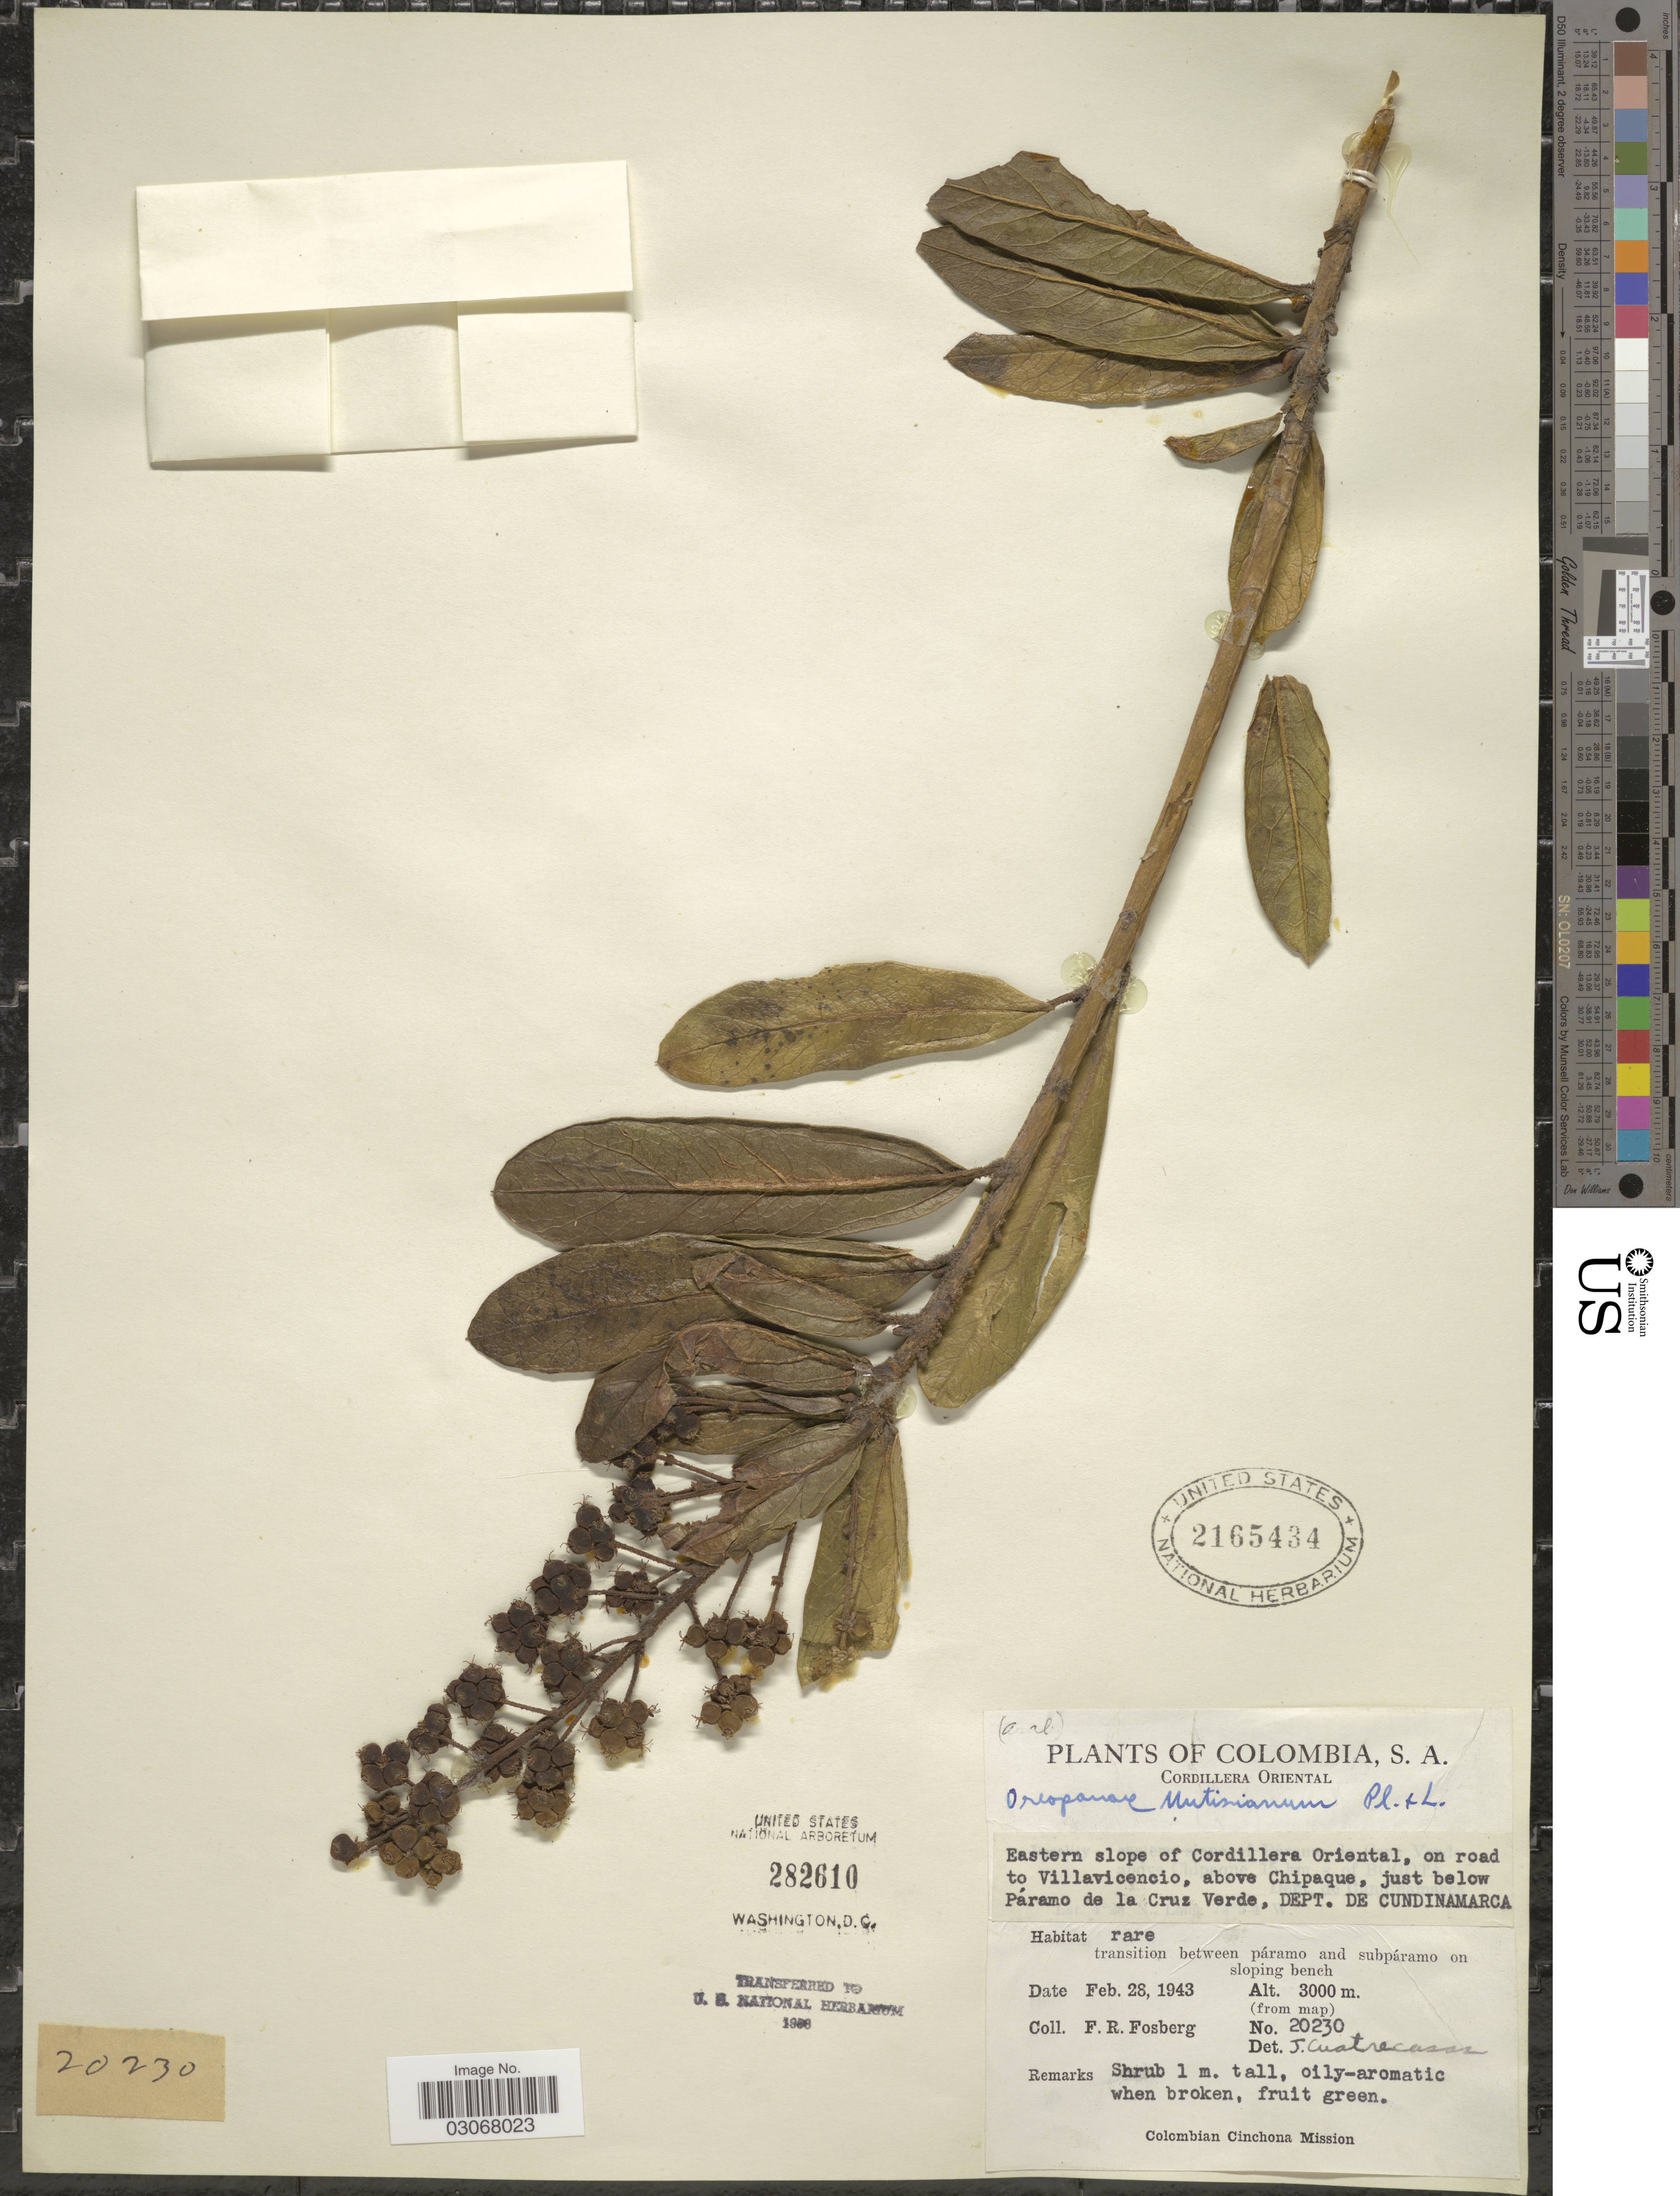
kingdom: Plantae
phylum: Tracheophyta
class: Magnoliopsida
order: Apiales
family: Araliaceae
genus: Oreopanax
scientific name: Oreopanax mutisianus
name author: (Kunth) Decne. & Planch.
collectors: F. R. Fosberg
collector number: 20230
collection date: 1943-02-28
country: Colombia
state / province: Cundinamarca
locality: Cordillera Oriental. Eastern slope of Cordillera Oriental, on road to Villavicencio, above Chipaque, just below Páramo de la Cruz Verde, dept. de Cundinamarca.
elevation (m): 3000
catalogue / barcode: US 2165434